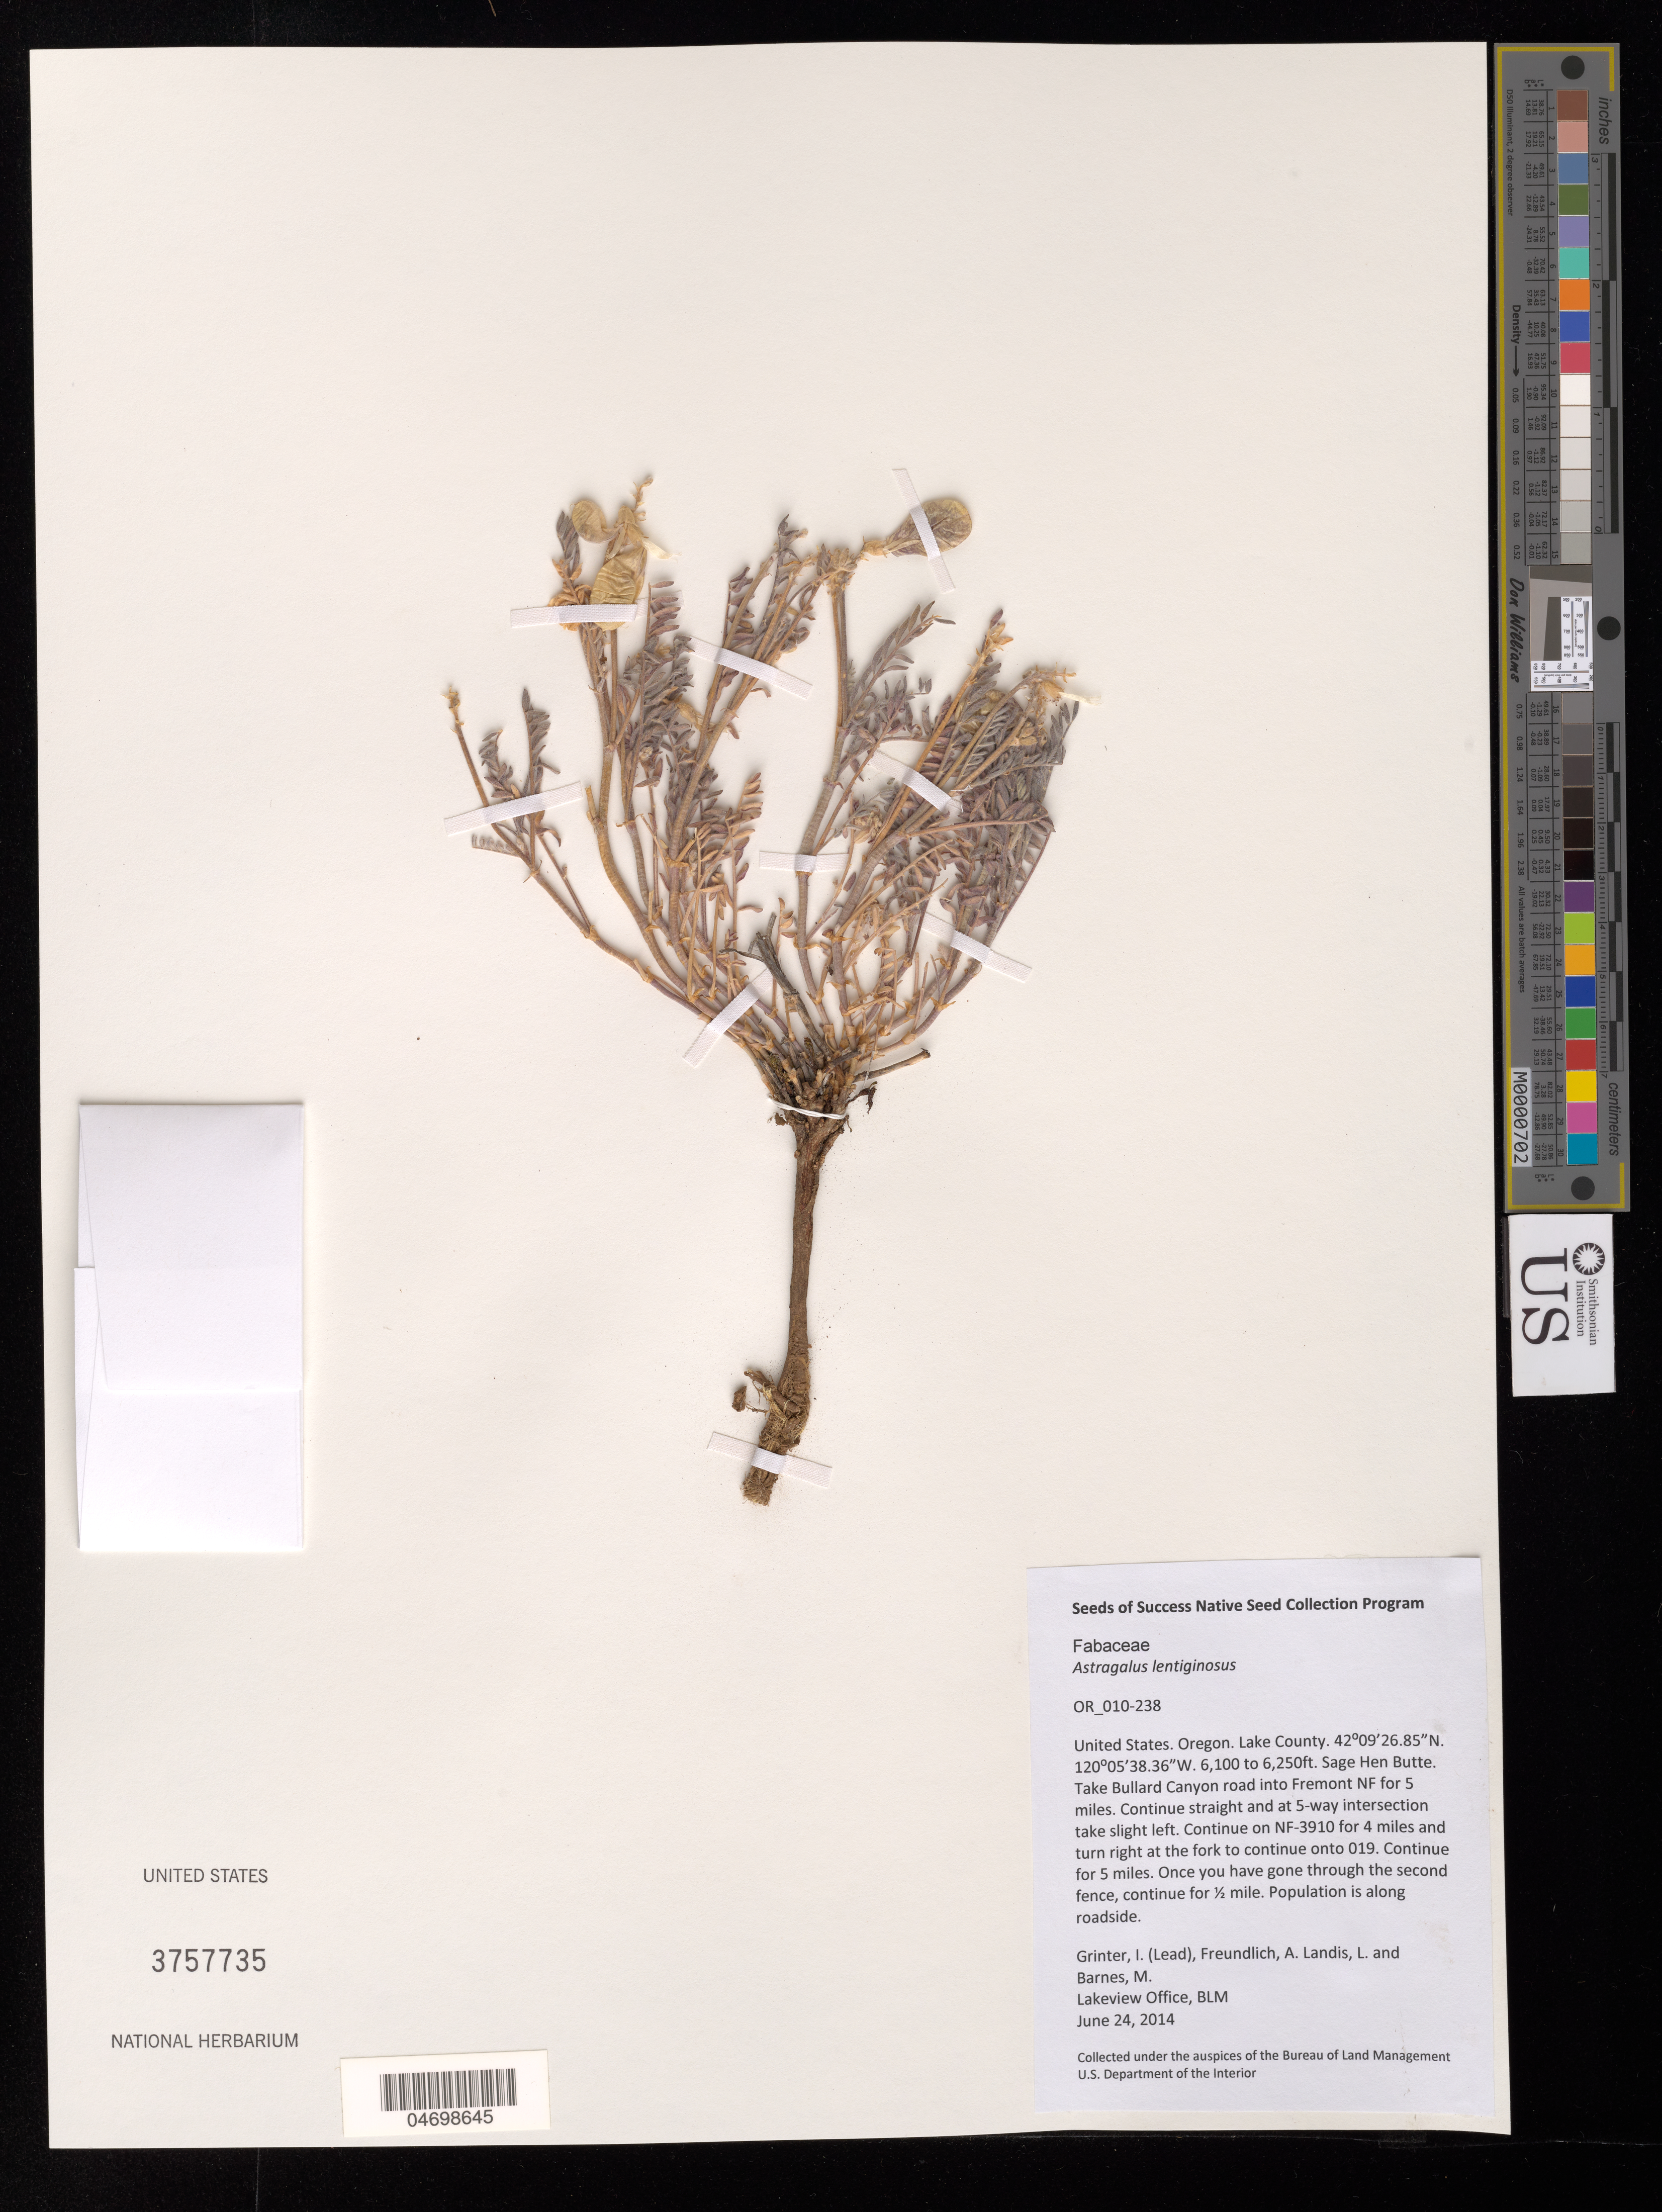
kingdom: Plantae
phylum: Tracheophyta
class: Magnoliopsida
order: Fabales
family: Fabaceae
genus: Astragalus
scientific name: Astragalus lentiginosus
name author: Douglas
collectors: I. Grinter, A. Freundlich, L. Landis & M. Barnes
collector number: OR010-238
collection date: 2014-06-24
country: United States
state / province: Oregon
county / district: Lake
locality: Sage Hen Butte.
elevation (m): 1905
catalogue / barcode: US 3757735